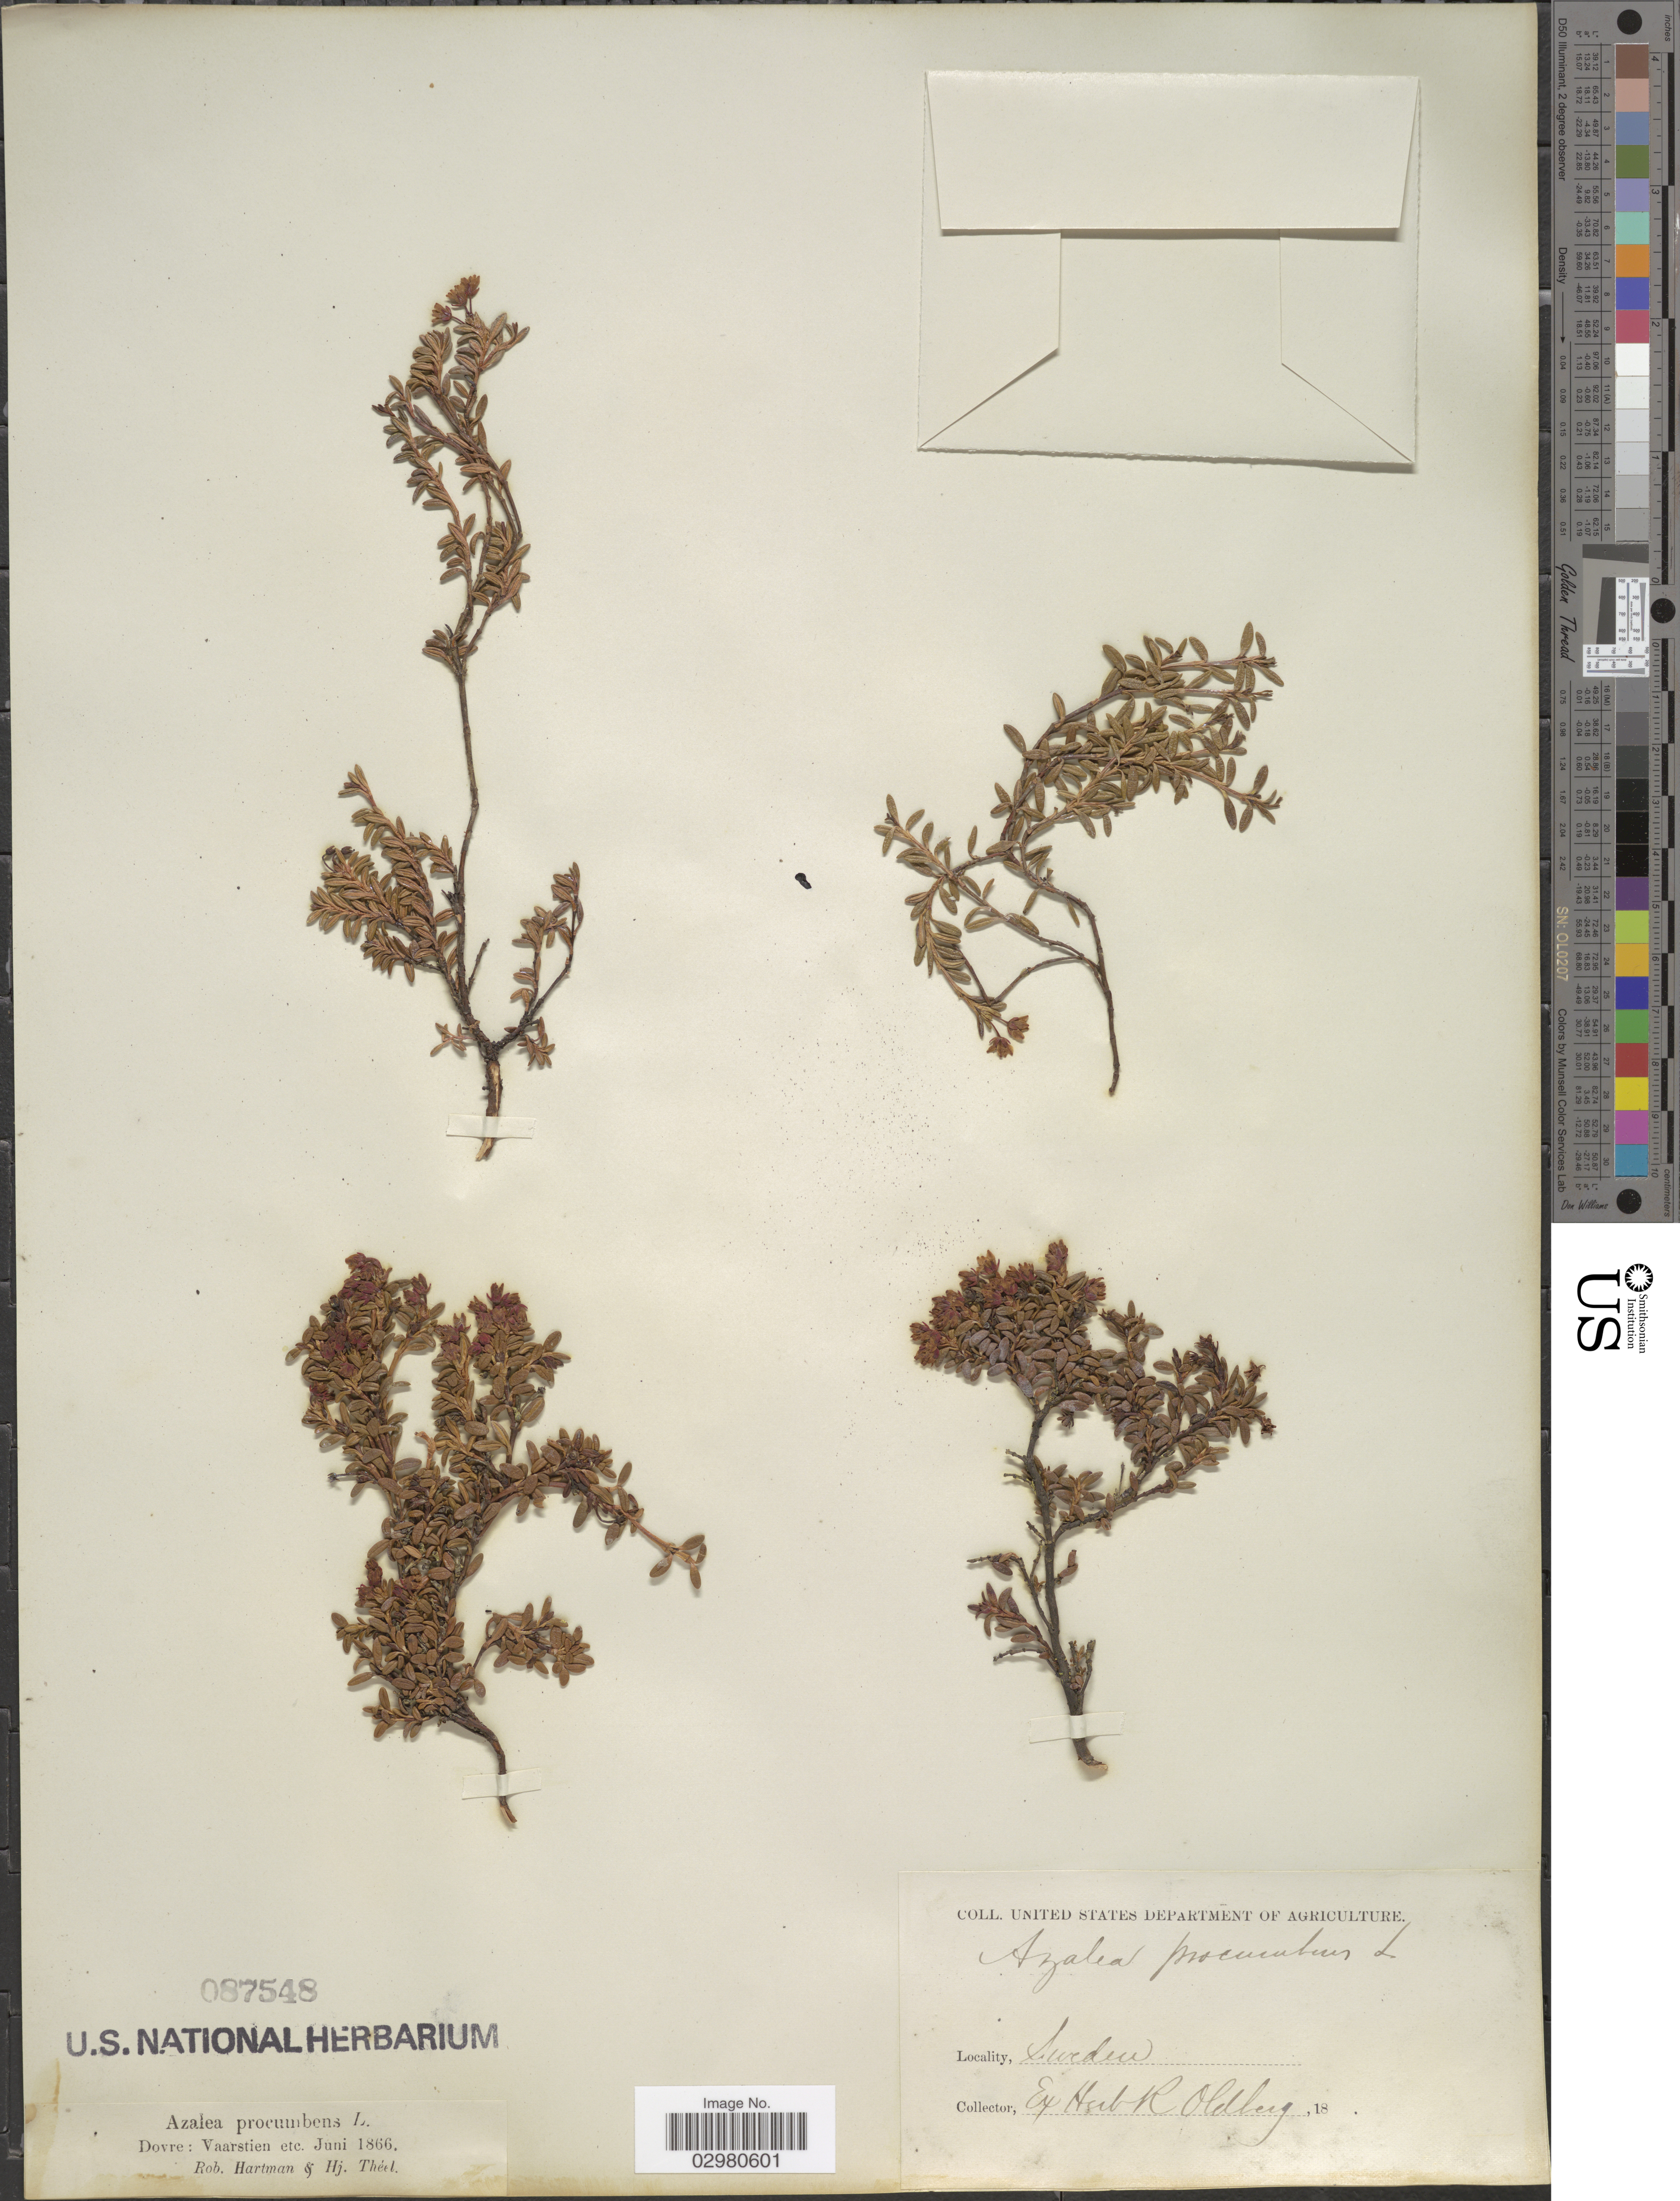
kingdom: Plantae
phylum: Tracheophyta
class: Magnoliopsida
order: Ericales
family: Ericaceae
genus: Loiseleuria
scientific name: Loiseleuria procumbens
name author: (L.) Desv.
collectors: R. W. Hartman & H. Théel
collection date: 1866-06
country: Sweden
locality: Dovre: Vaarstien etc.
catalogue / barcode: US 87548